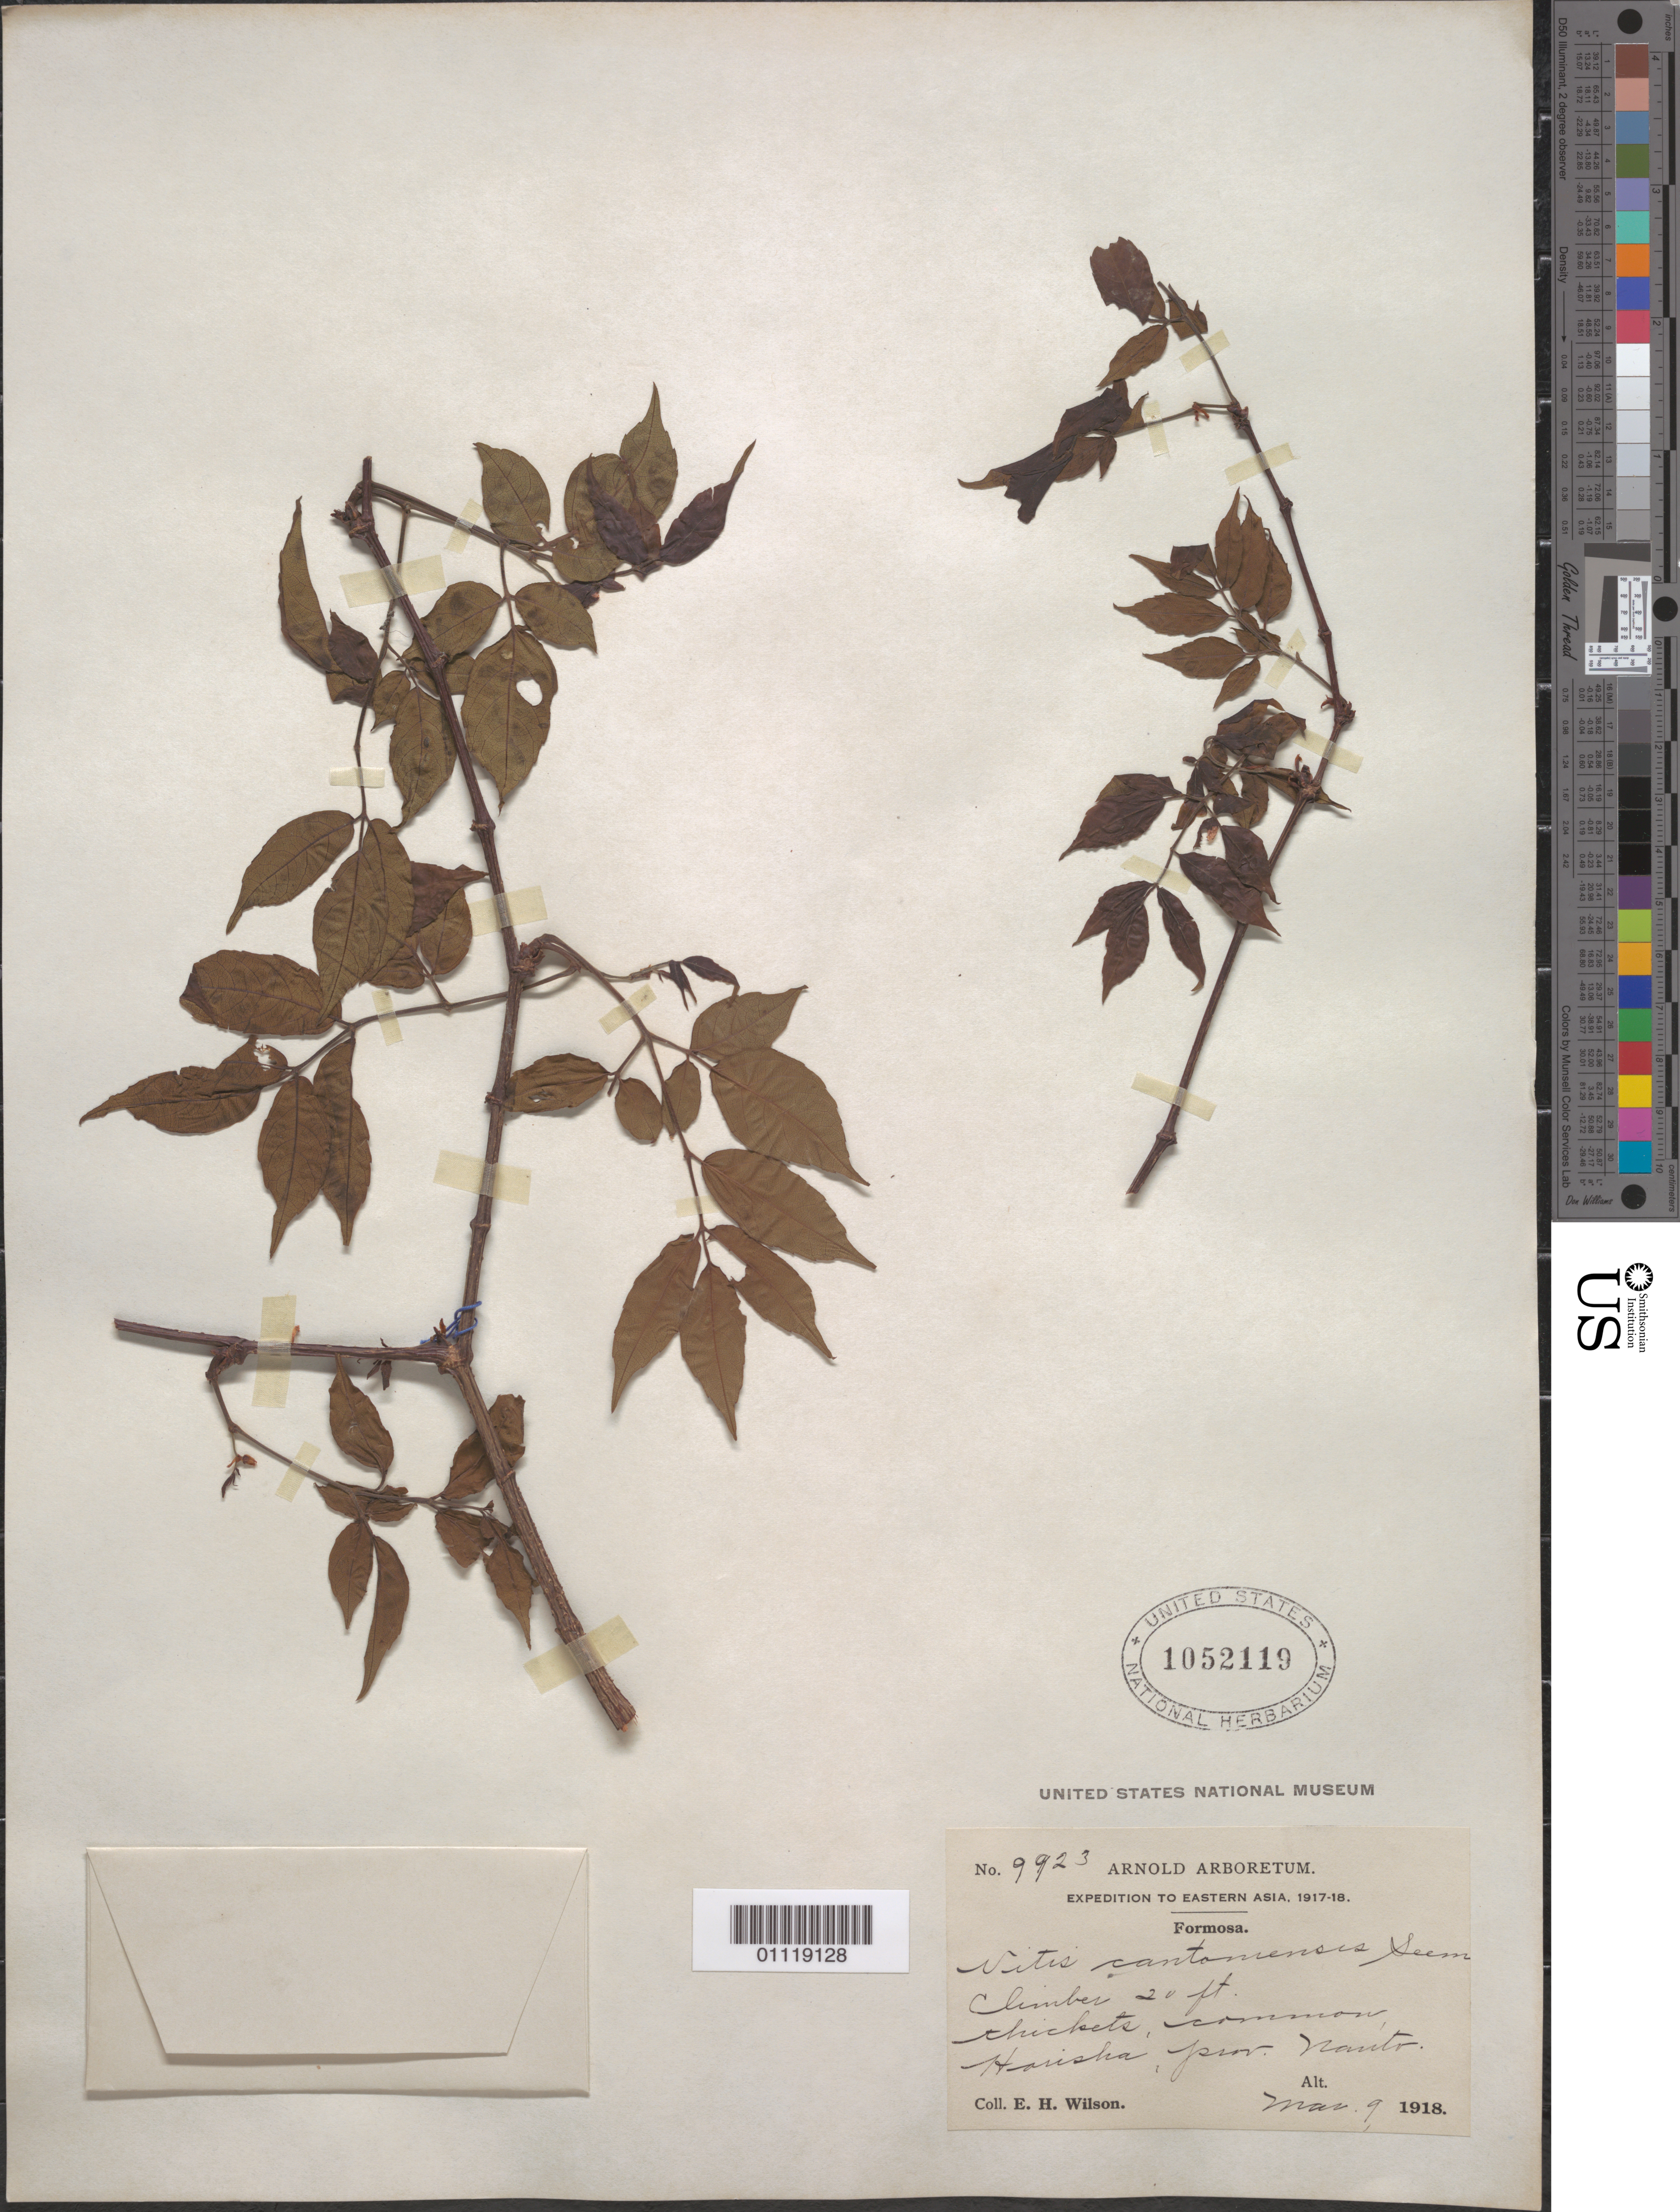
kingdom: Plantae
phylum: Tracheophyta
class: Magnoliopsida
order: Vitales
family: Vitaceae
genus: Ampelopsis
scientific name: Ampelopsis cantoniensis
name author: (W. Hook. & H.J. Arn.) Planch.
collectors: E. H. Wilson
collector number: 9923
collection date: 1918-05-09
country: Taiwan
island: Taiwan [Formosa]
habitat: Climber.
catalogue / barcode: US 1052119